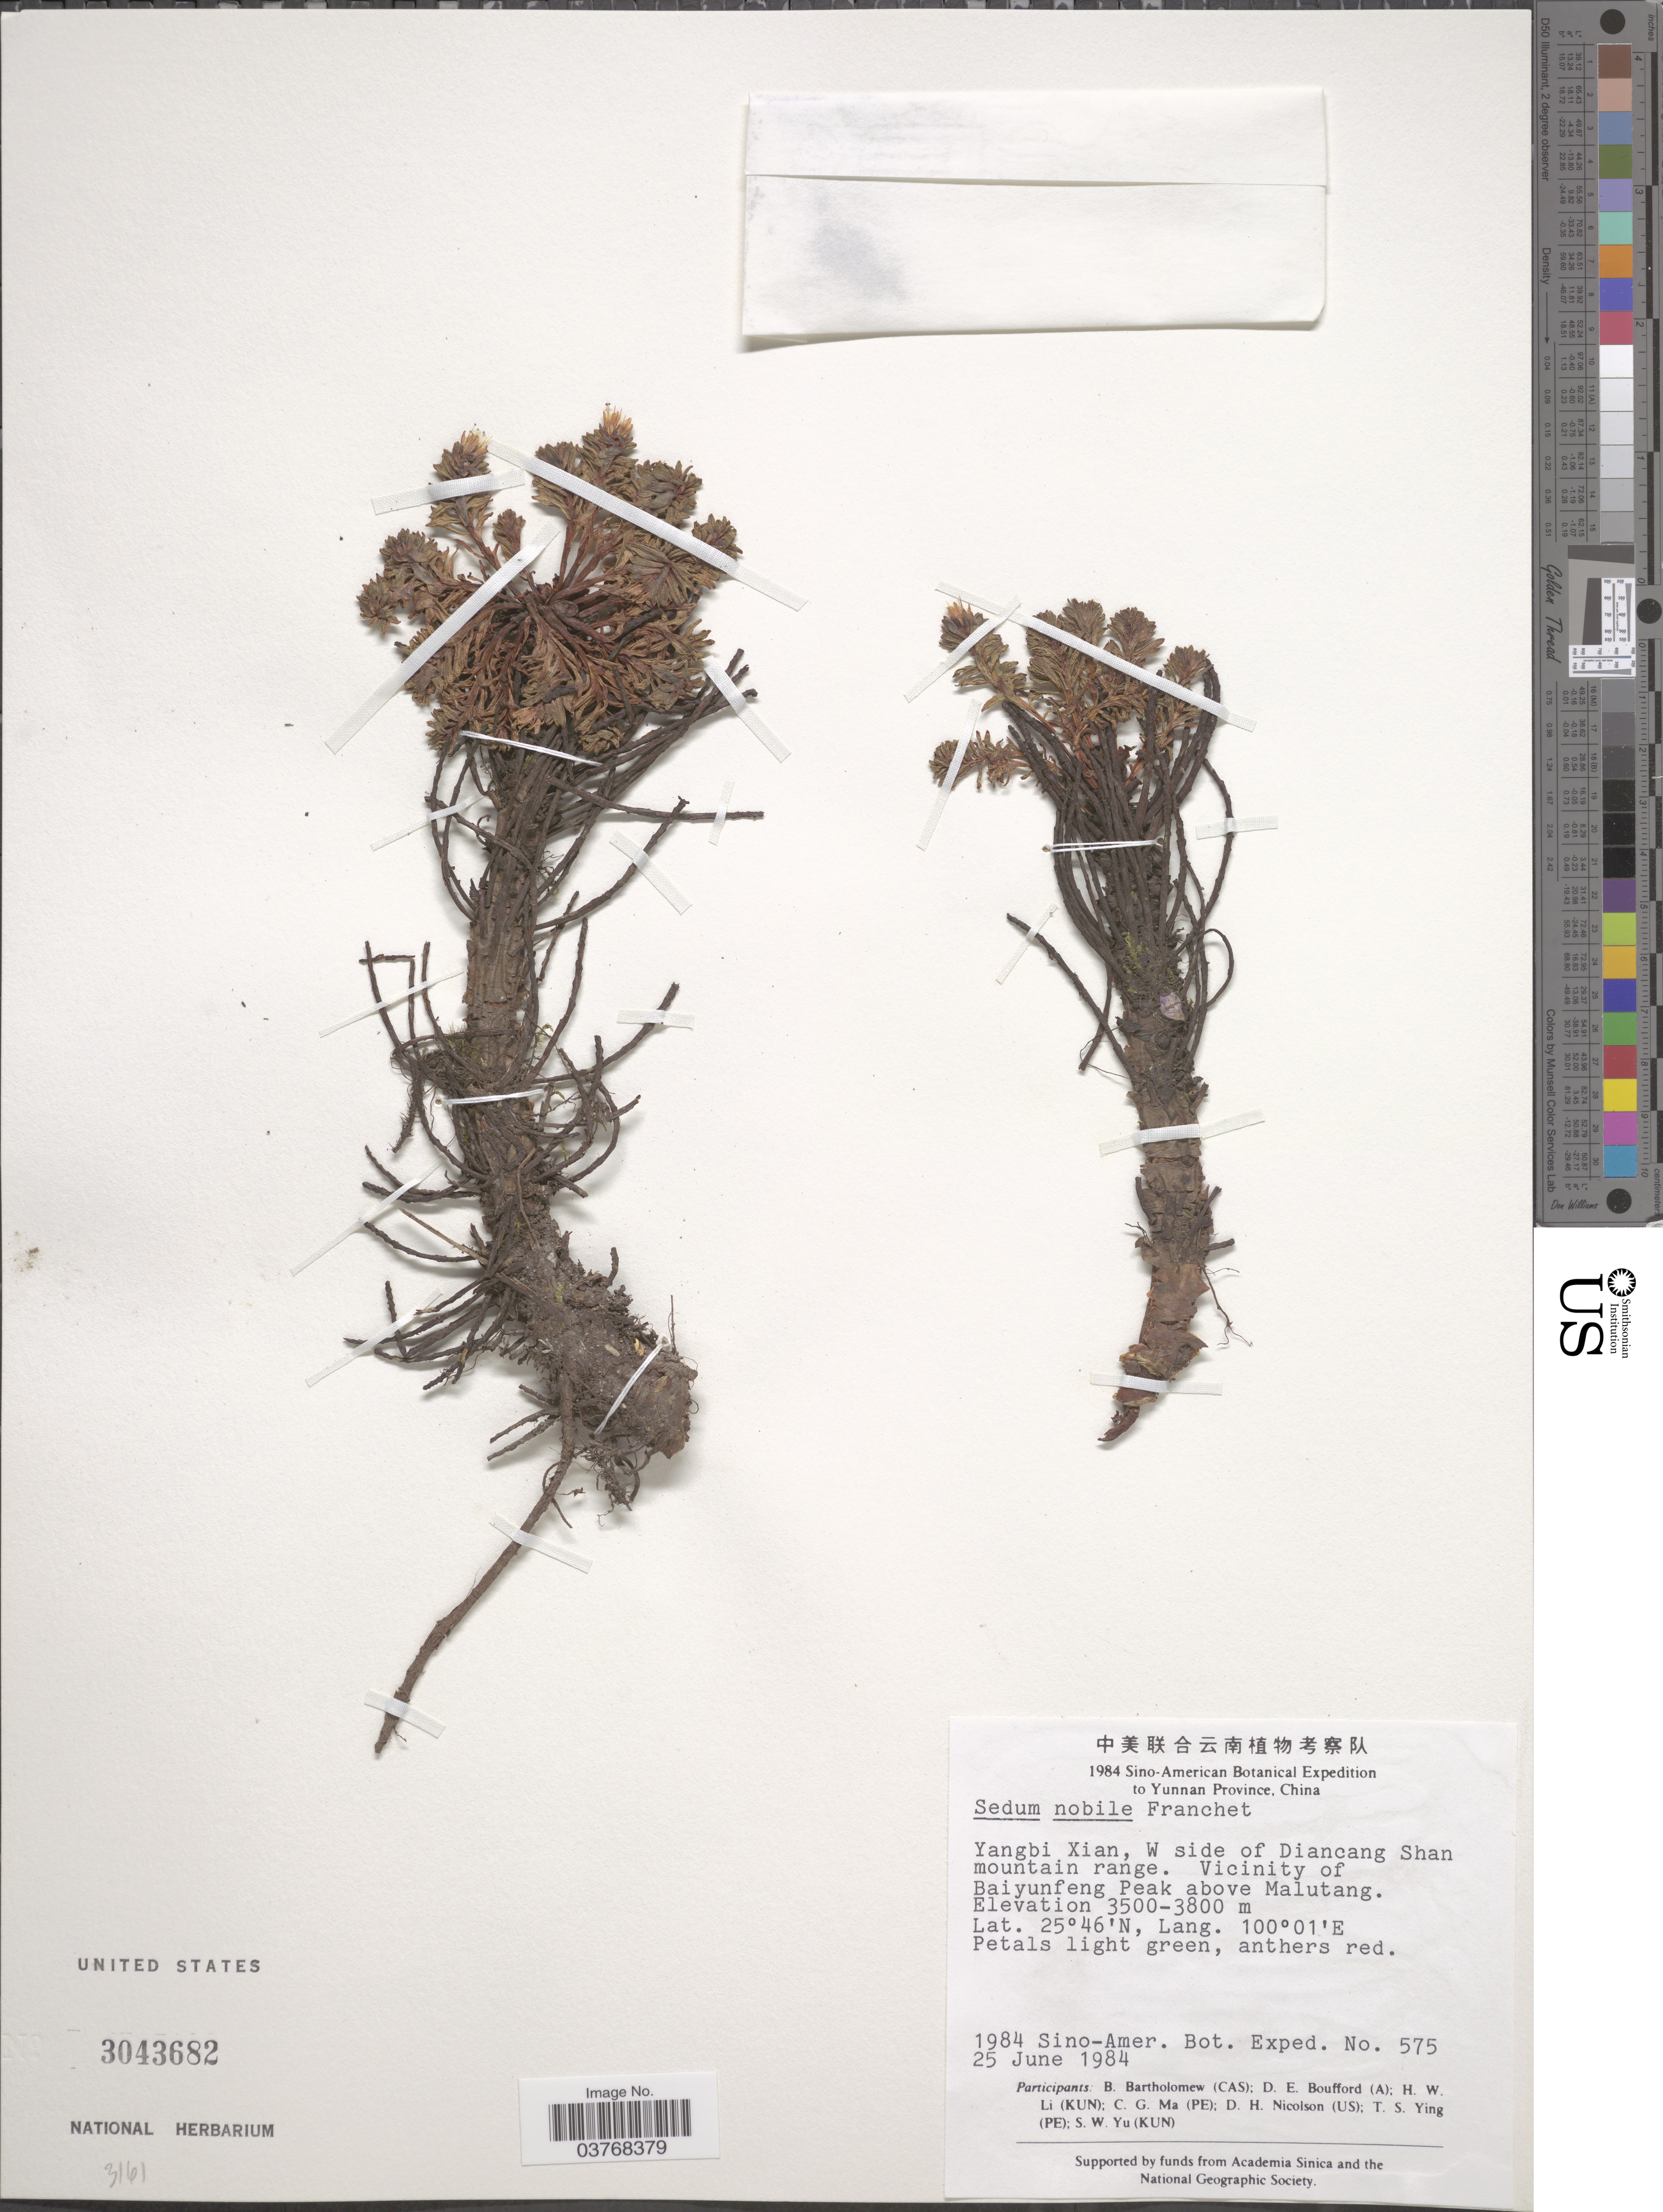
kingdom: Plantae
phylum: Tracheophyta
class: Magnoliopsida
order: Saxifragales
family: Crassulaceae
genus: Sedum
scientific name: Sedum nobile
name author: Franch.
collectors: Sino-Amer. Bot. Exped. 1984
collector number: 575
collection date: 1984-06-25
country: China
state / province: Yunnan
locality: Yangbi Xian, W side of Diancang Shan mountain range. Vicinity of Baiyunfeng Peak above Malutang.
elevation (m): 3500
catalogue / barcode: US 3043682